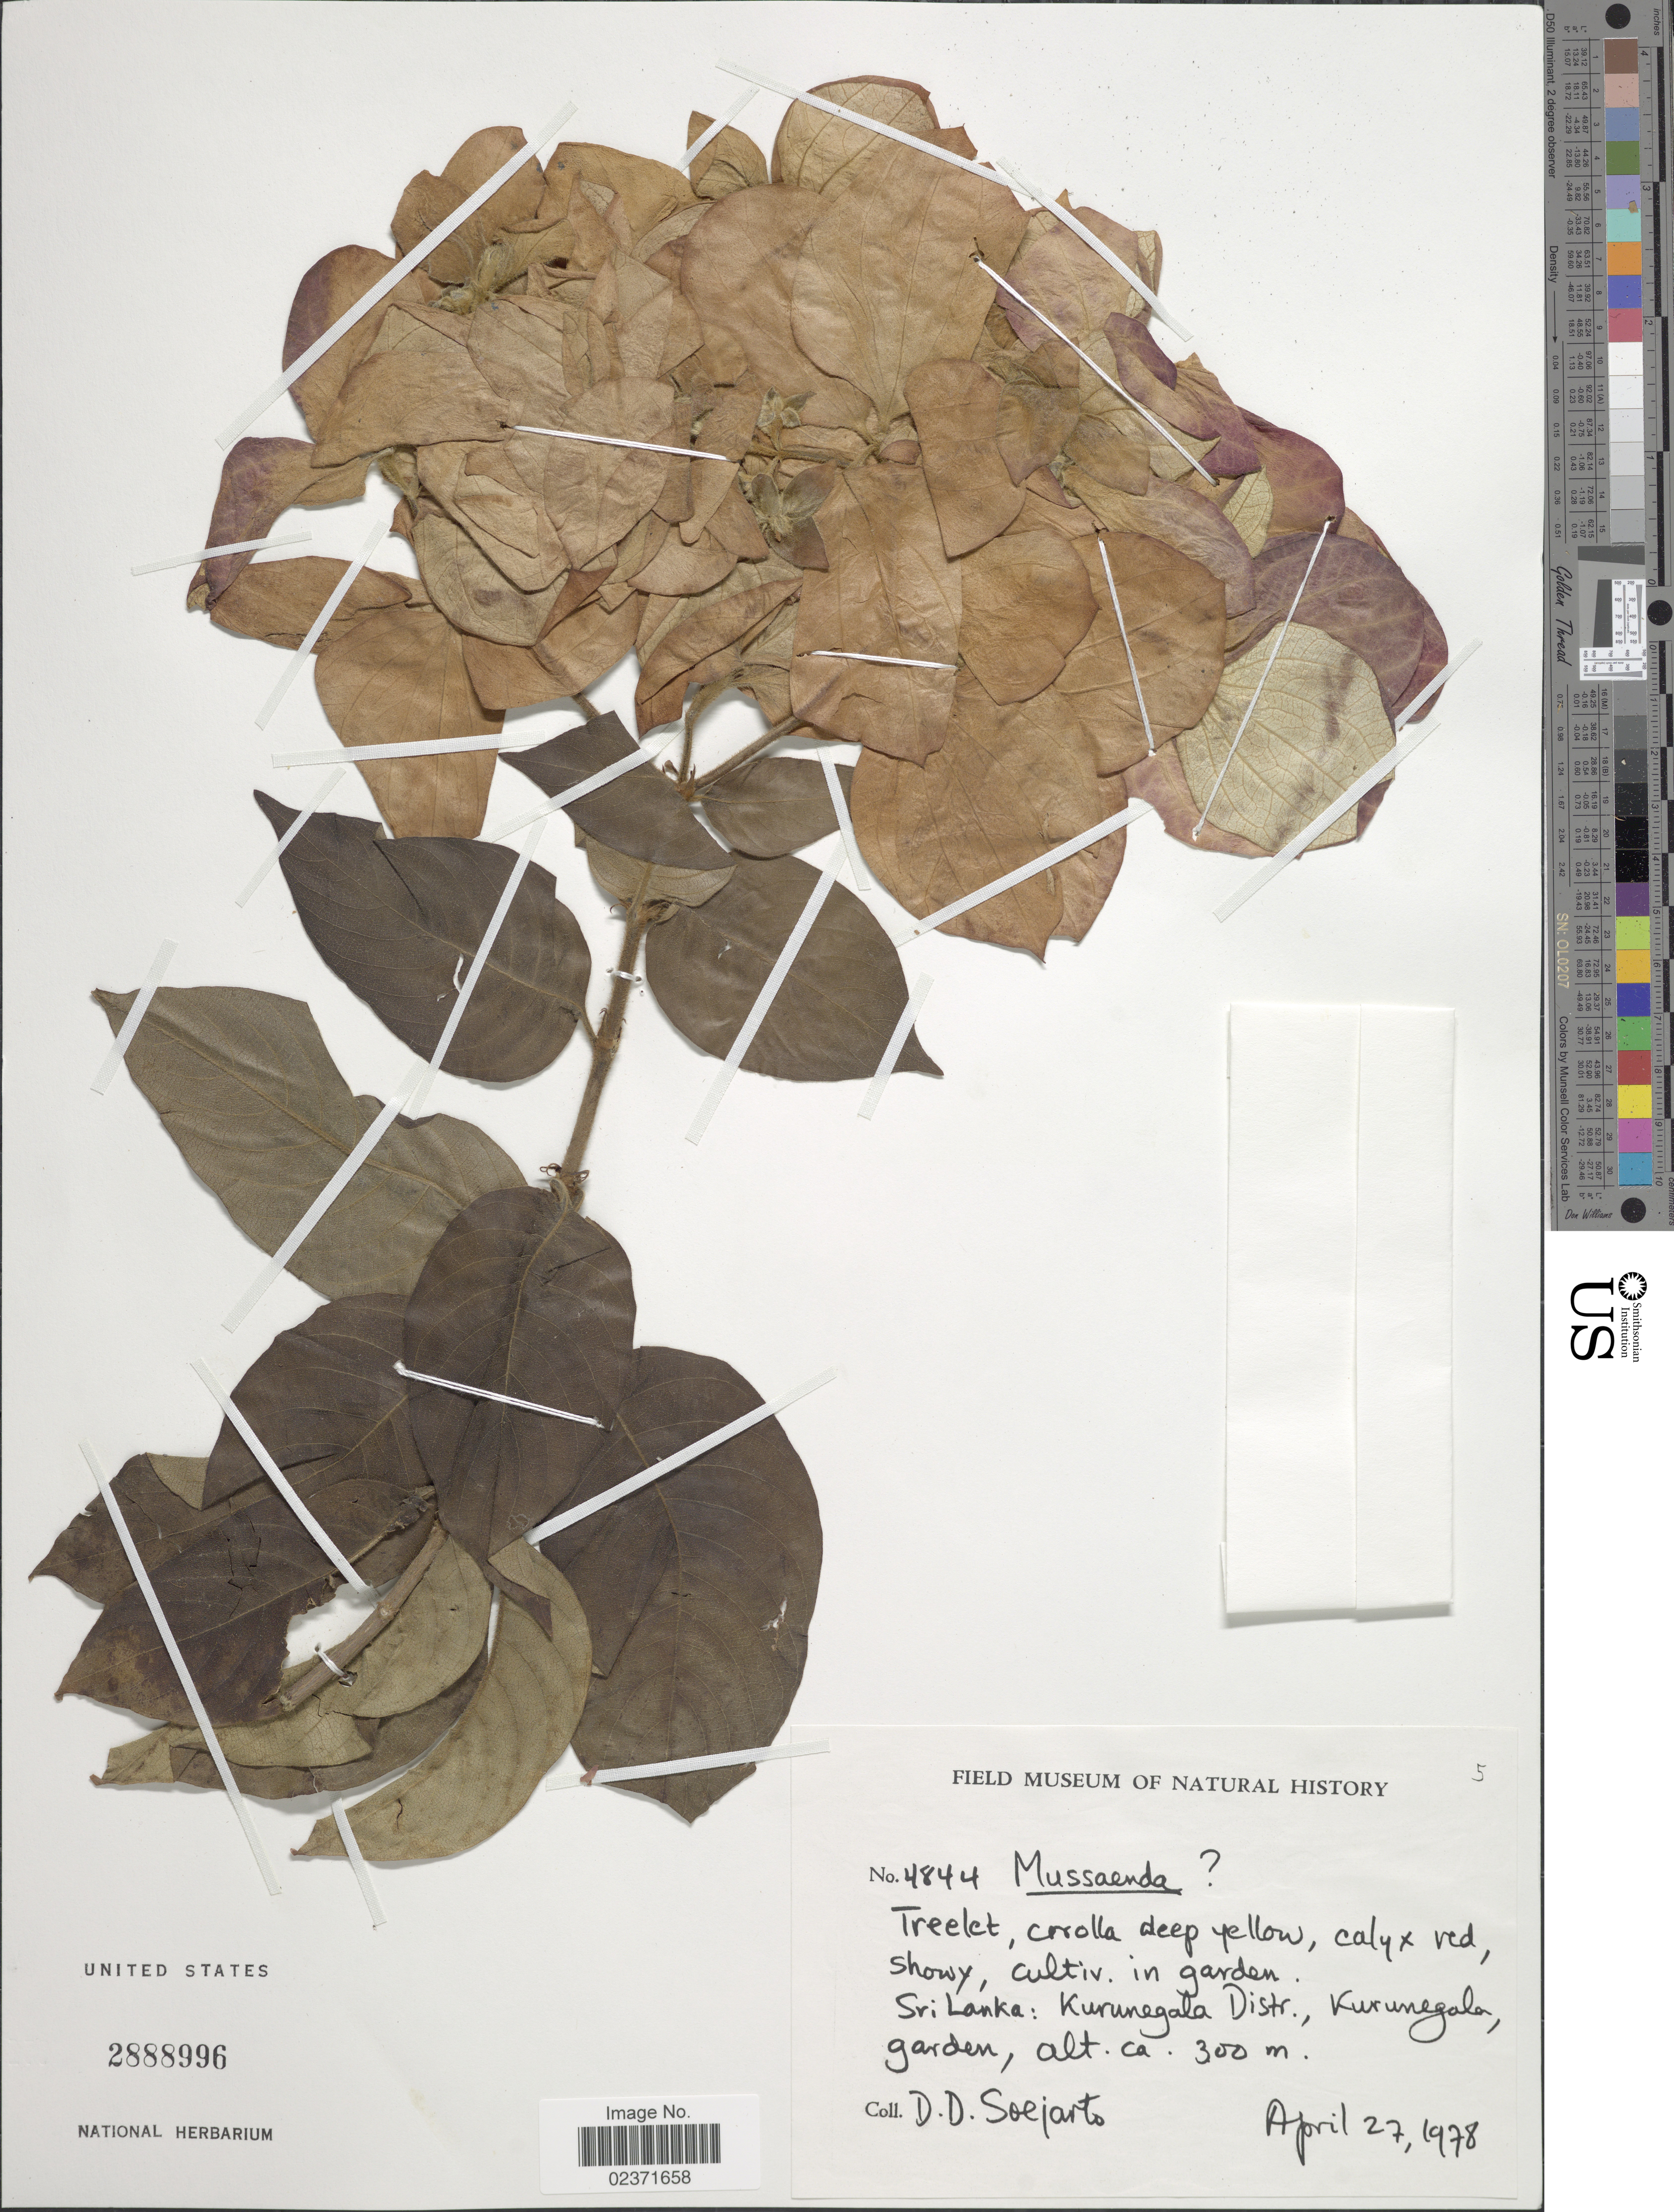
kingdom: Plantae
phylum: Tracheophyta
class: Magnoliopsida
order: Gentianales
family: Rubiaceae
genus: Mussaenda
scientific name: Mussaenda sp.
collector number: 4844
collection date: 1978-04-27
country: Sri Lanka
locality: Kurunegala Distr., Kurunegala, garden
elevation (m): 300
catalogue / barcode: US 2888996